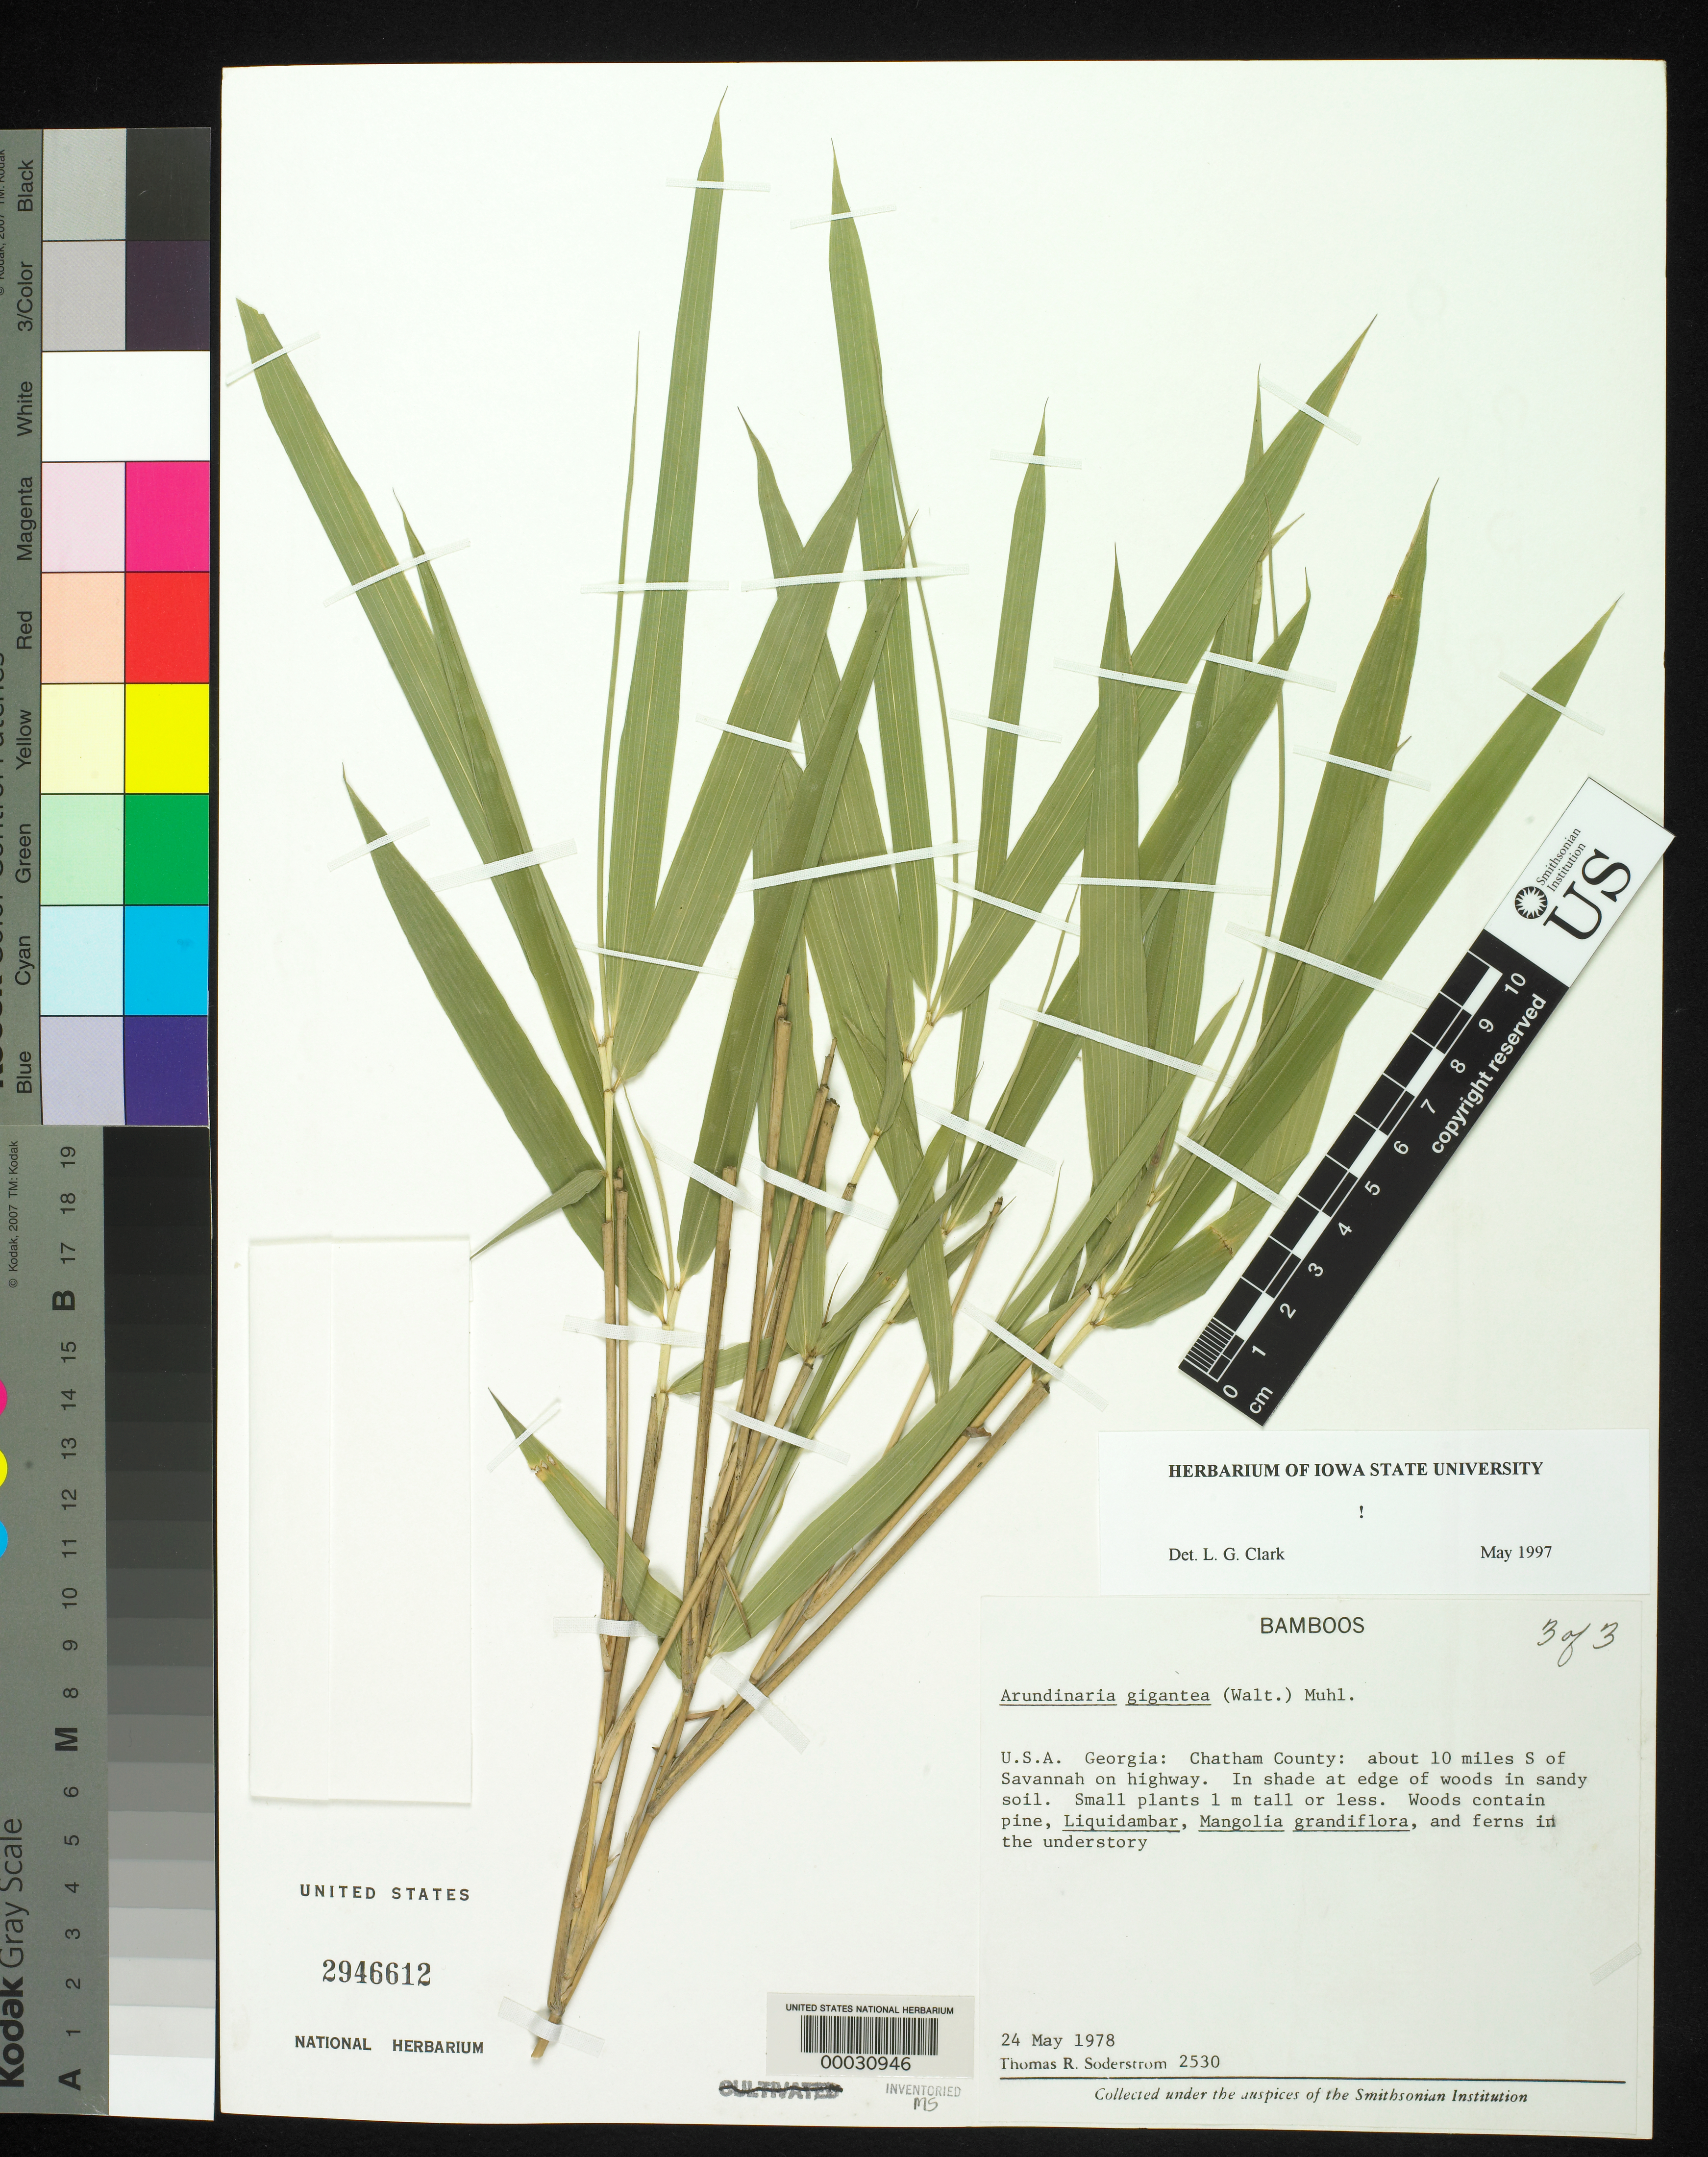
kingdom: Plantae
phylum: Tracheophyta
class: Liliopsida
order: Poales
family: Poaceae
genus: Arundinaria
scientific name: Arundinaria gigantea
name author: (Walter) Muhl.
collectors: T. R. Soderstrom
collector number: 2530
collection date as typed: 24 May 1978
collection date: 1978-05-24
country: United States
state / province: Georgia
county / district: Chatham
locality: Savannah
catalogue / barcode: US 2946612